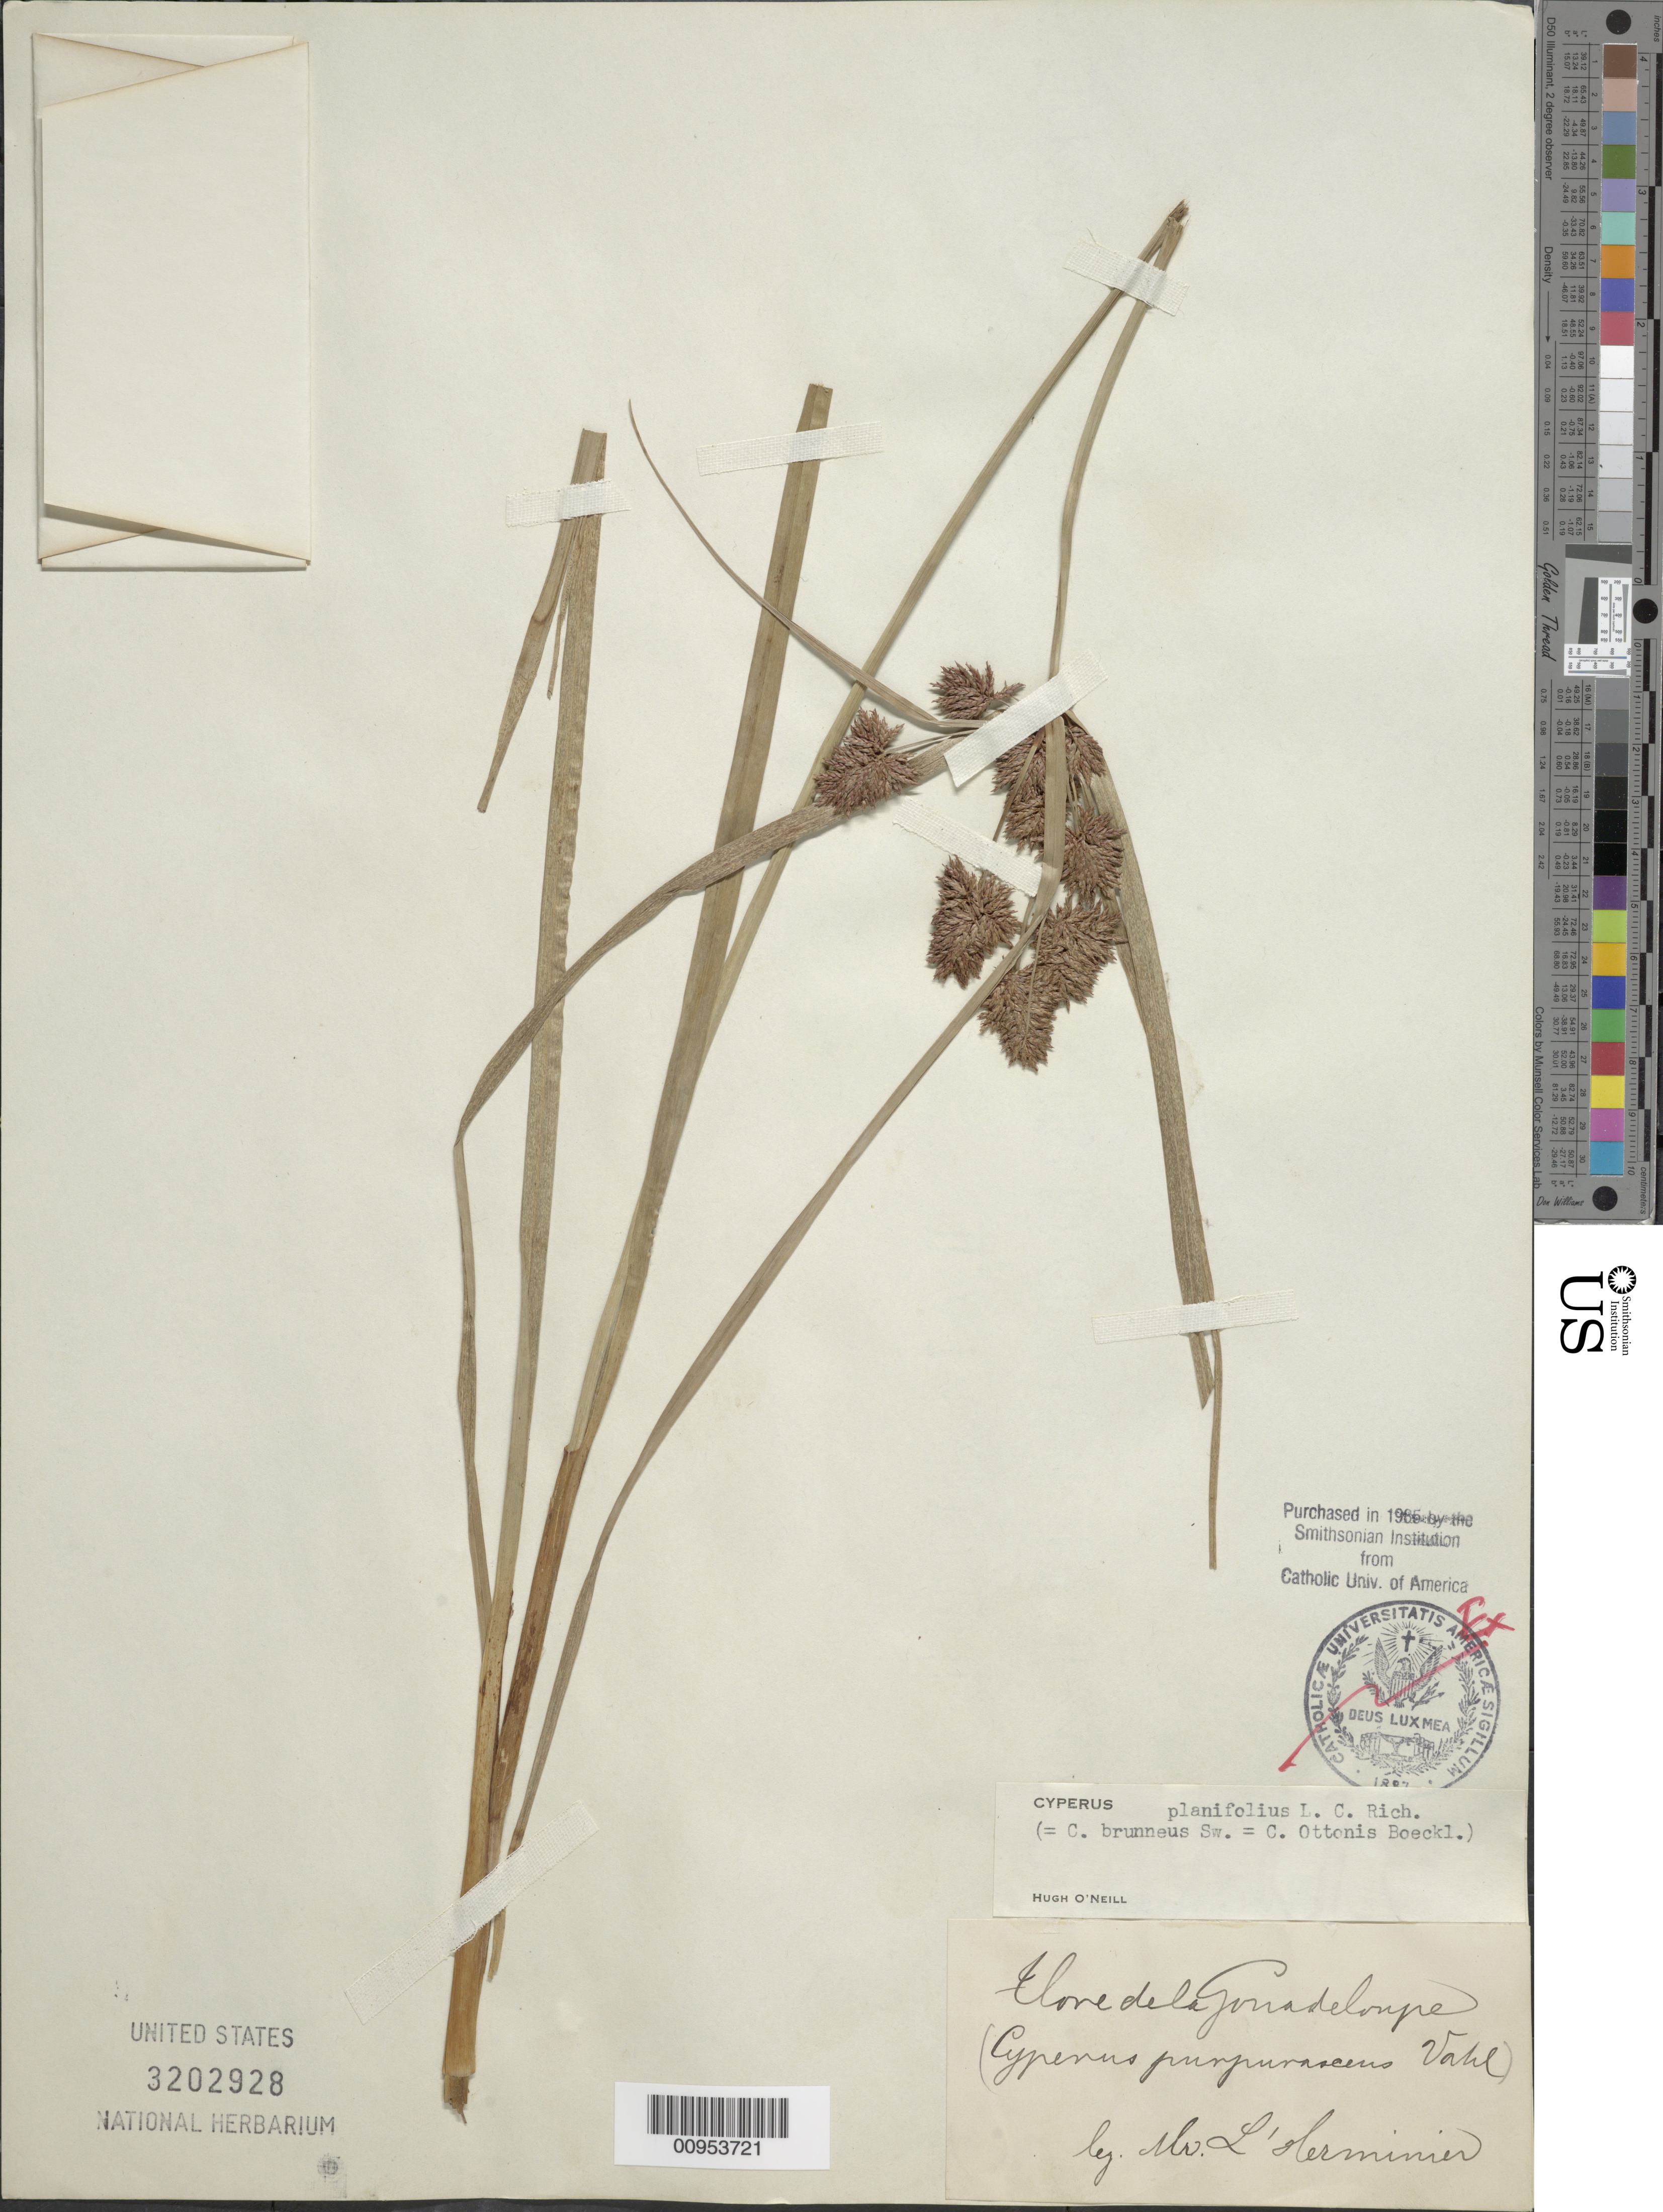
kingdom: Plantae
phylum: Tracheophyta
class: Liliopsida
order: Poales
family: Cyperaceae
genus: Cyperus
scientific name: Cyperus brunneus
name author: Sw.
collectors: M. L'Herminier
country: Guadeloupe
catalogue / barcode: US 3202928